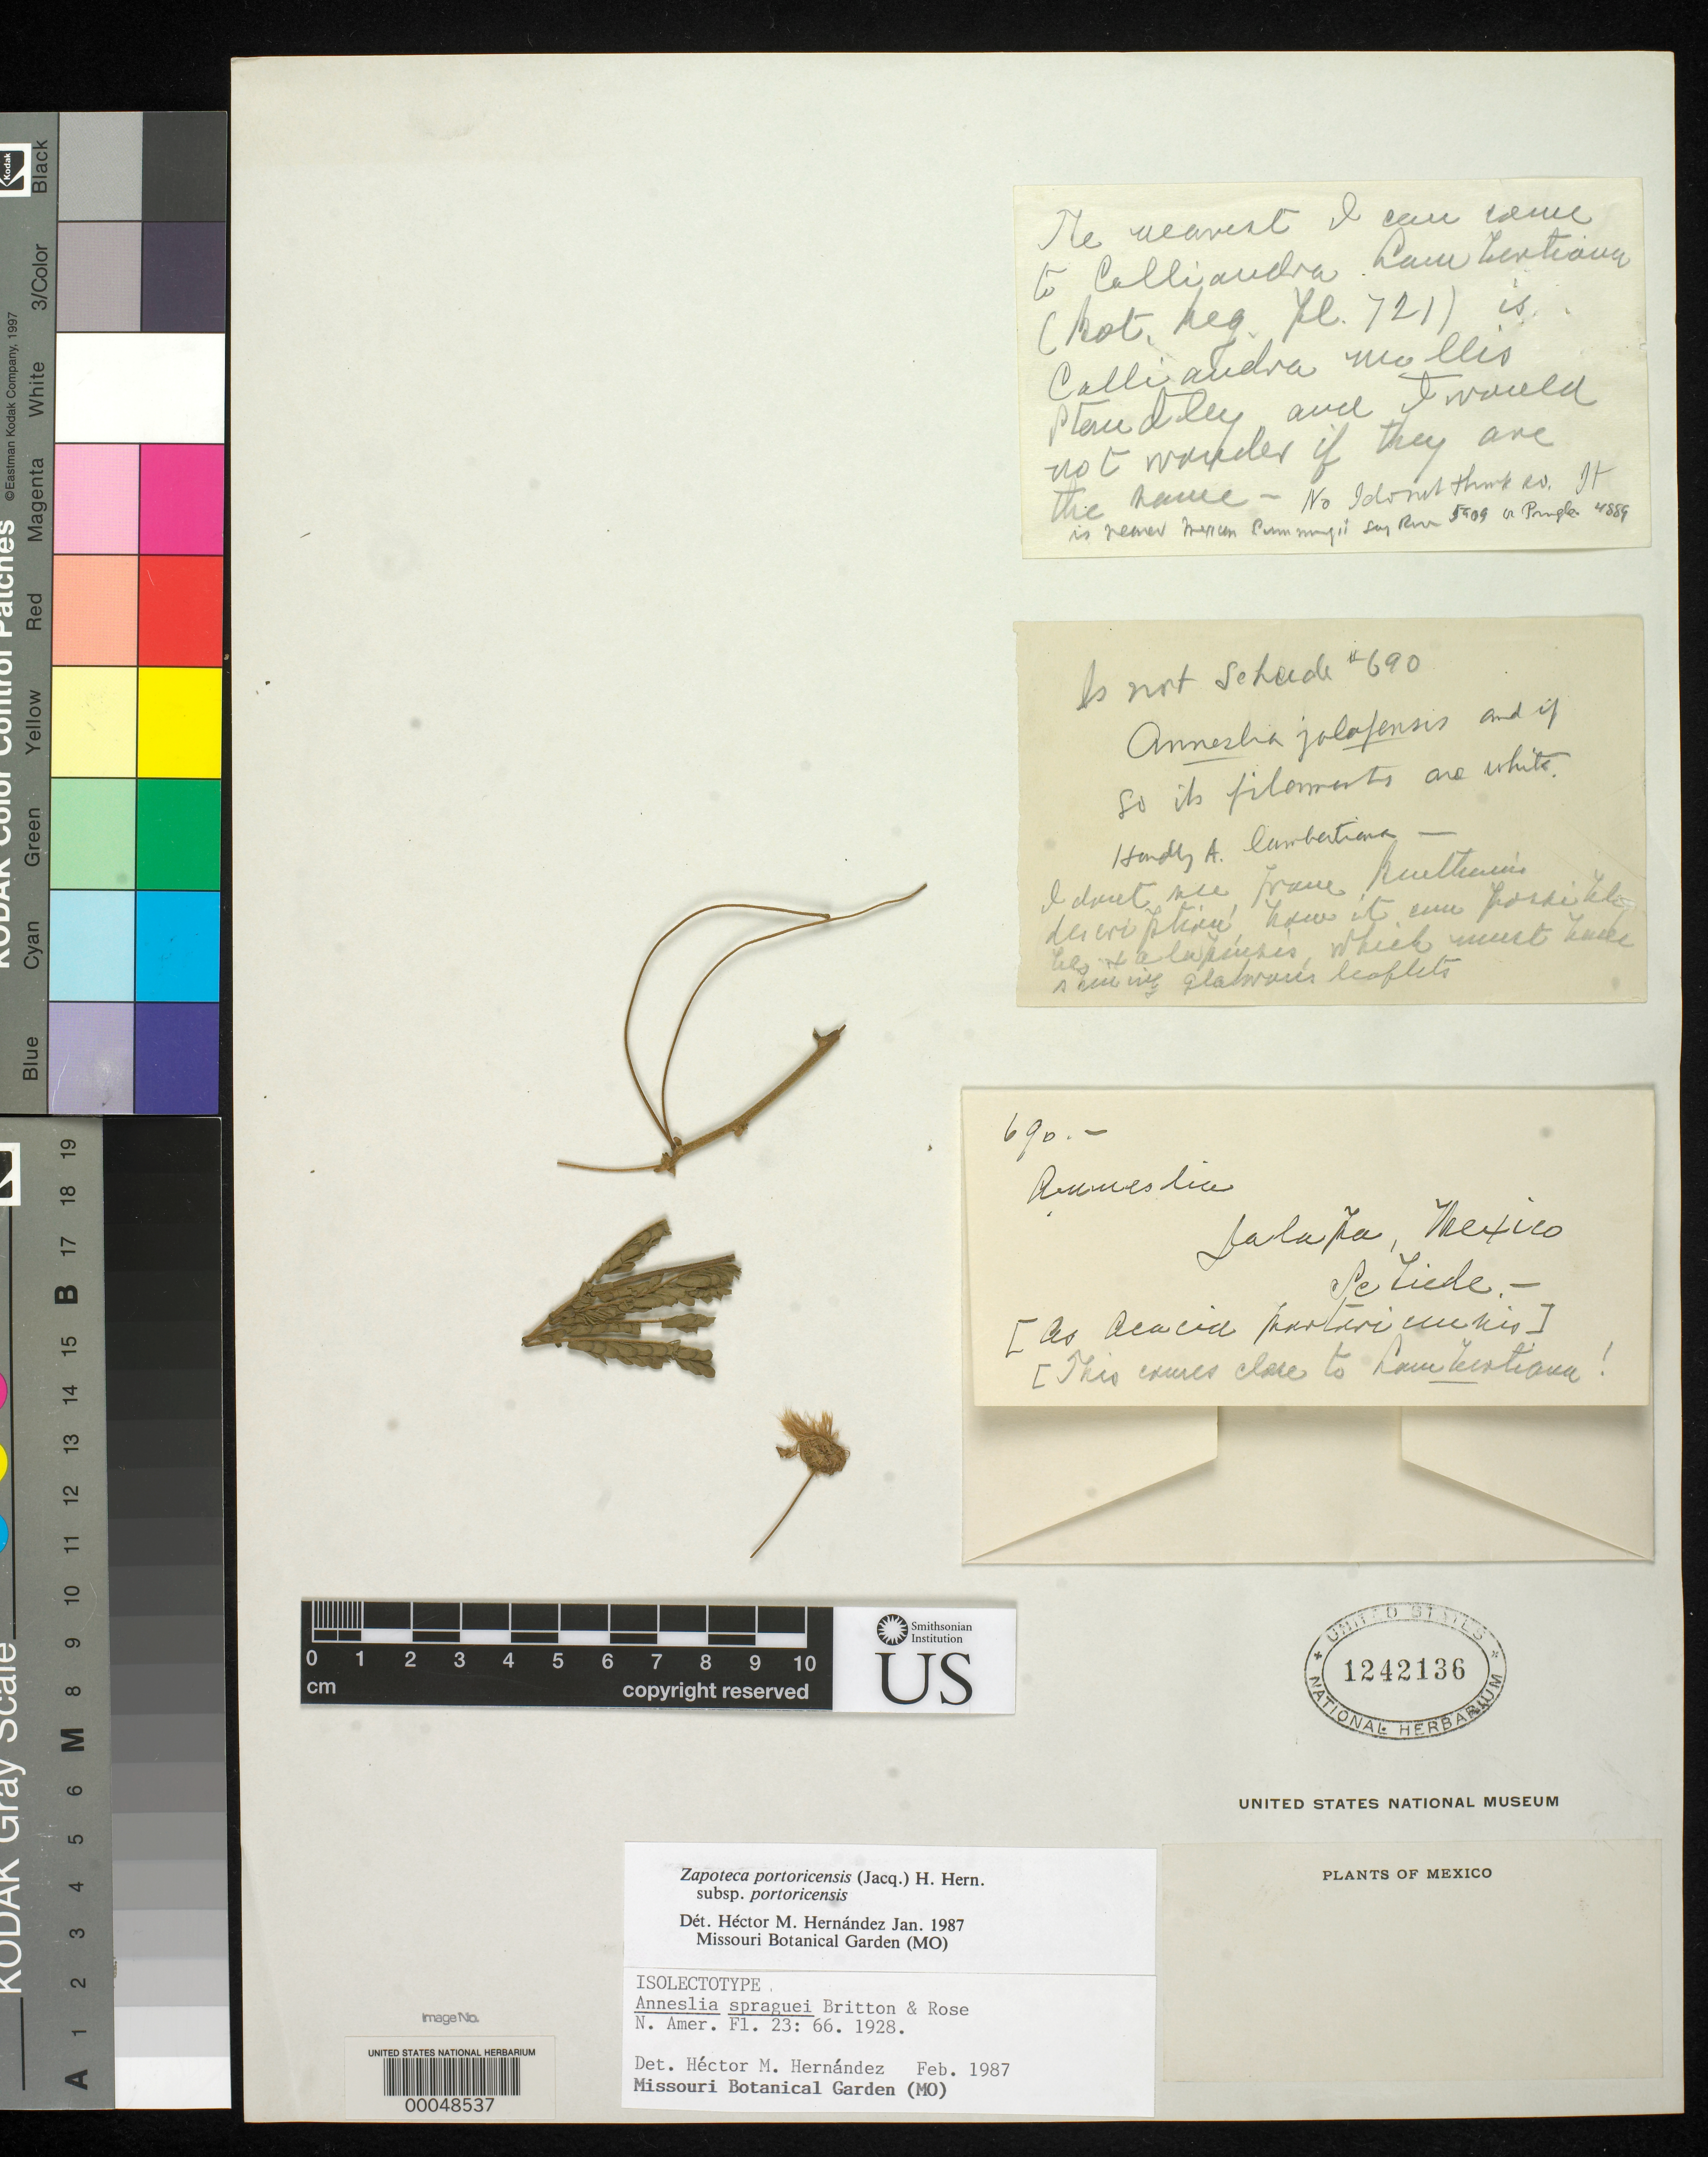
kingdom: Plantae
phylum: Tracheophyta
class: Magnoliopsida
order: Fabales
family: Fabaceae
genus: Anneslia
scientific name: Anneslia spraguei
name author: Britton & Rose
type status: Isolectotype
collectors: C. J. W. Schiede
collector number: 690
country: Mexico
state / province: Veracruz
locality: Jalapa.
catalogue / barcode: US 1242136